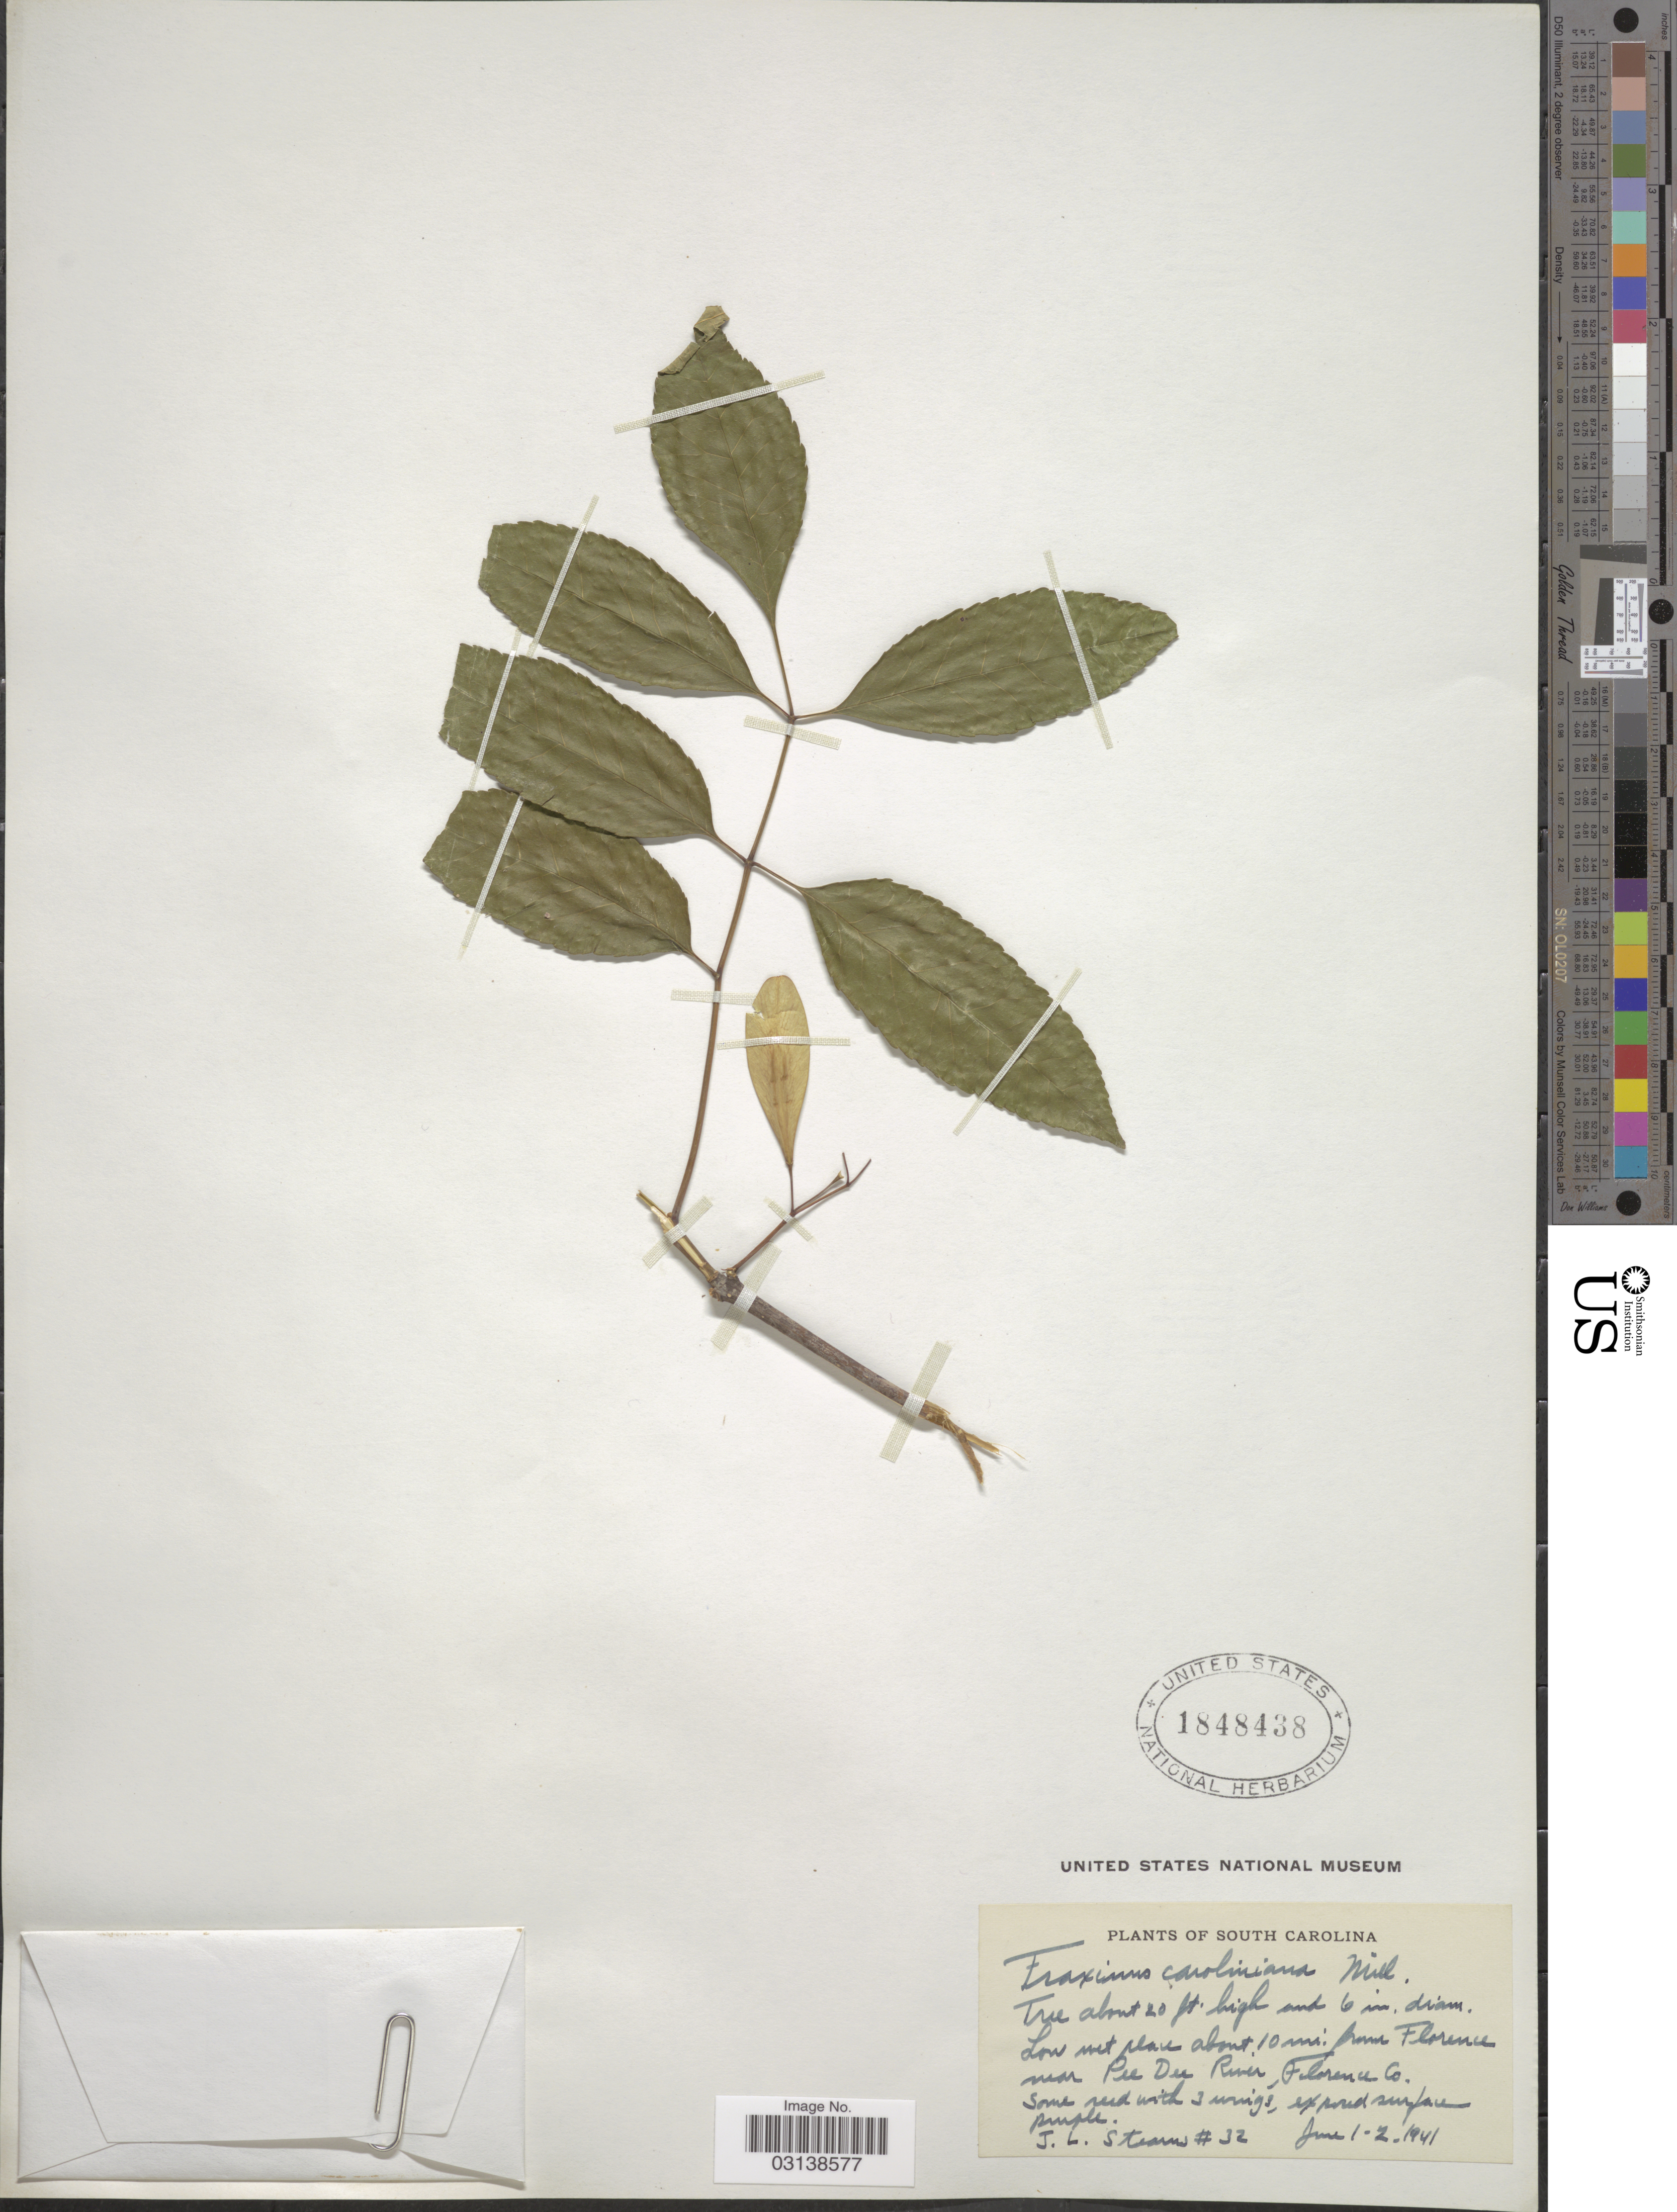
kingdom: Plantae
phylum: Tracheophyta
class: Magnoliopsida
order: Lamiales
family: Oleaceae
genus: Fraxinus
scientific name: Fraxinus caroliniana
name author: Mill.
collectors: J. Stearns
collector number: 32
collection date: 1941-06-01/1941-06-02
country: United States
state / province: South Carolina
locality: Low wet place about 10 mi. from Florence near Pee Dee River, Florence Co.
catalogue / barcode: US 1848438